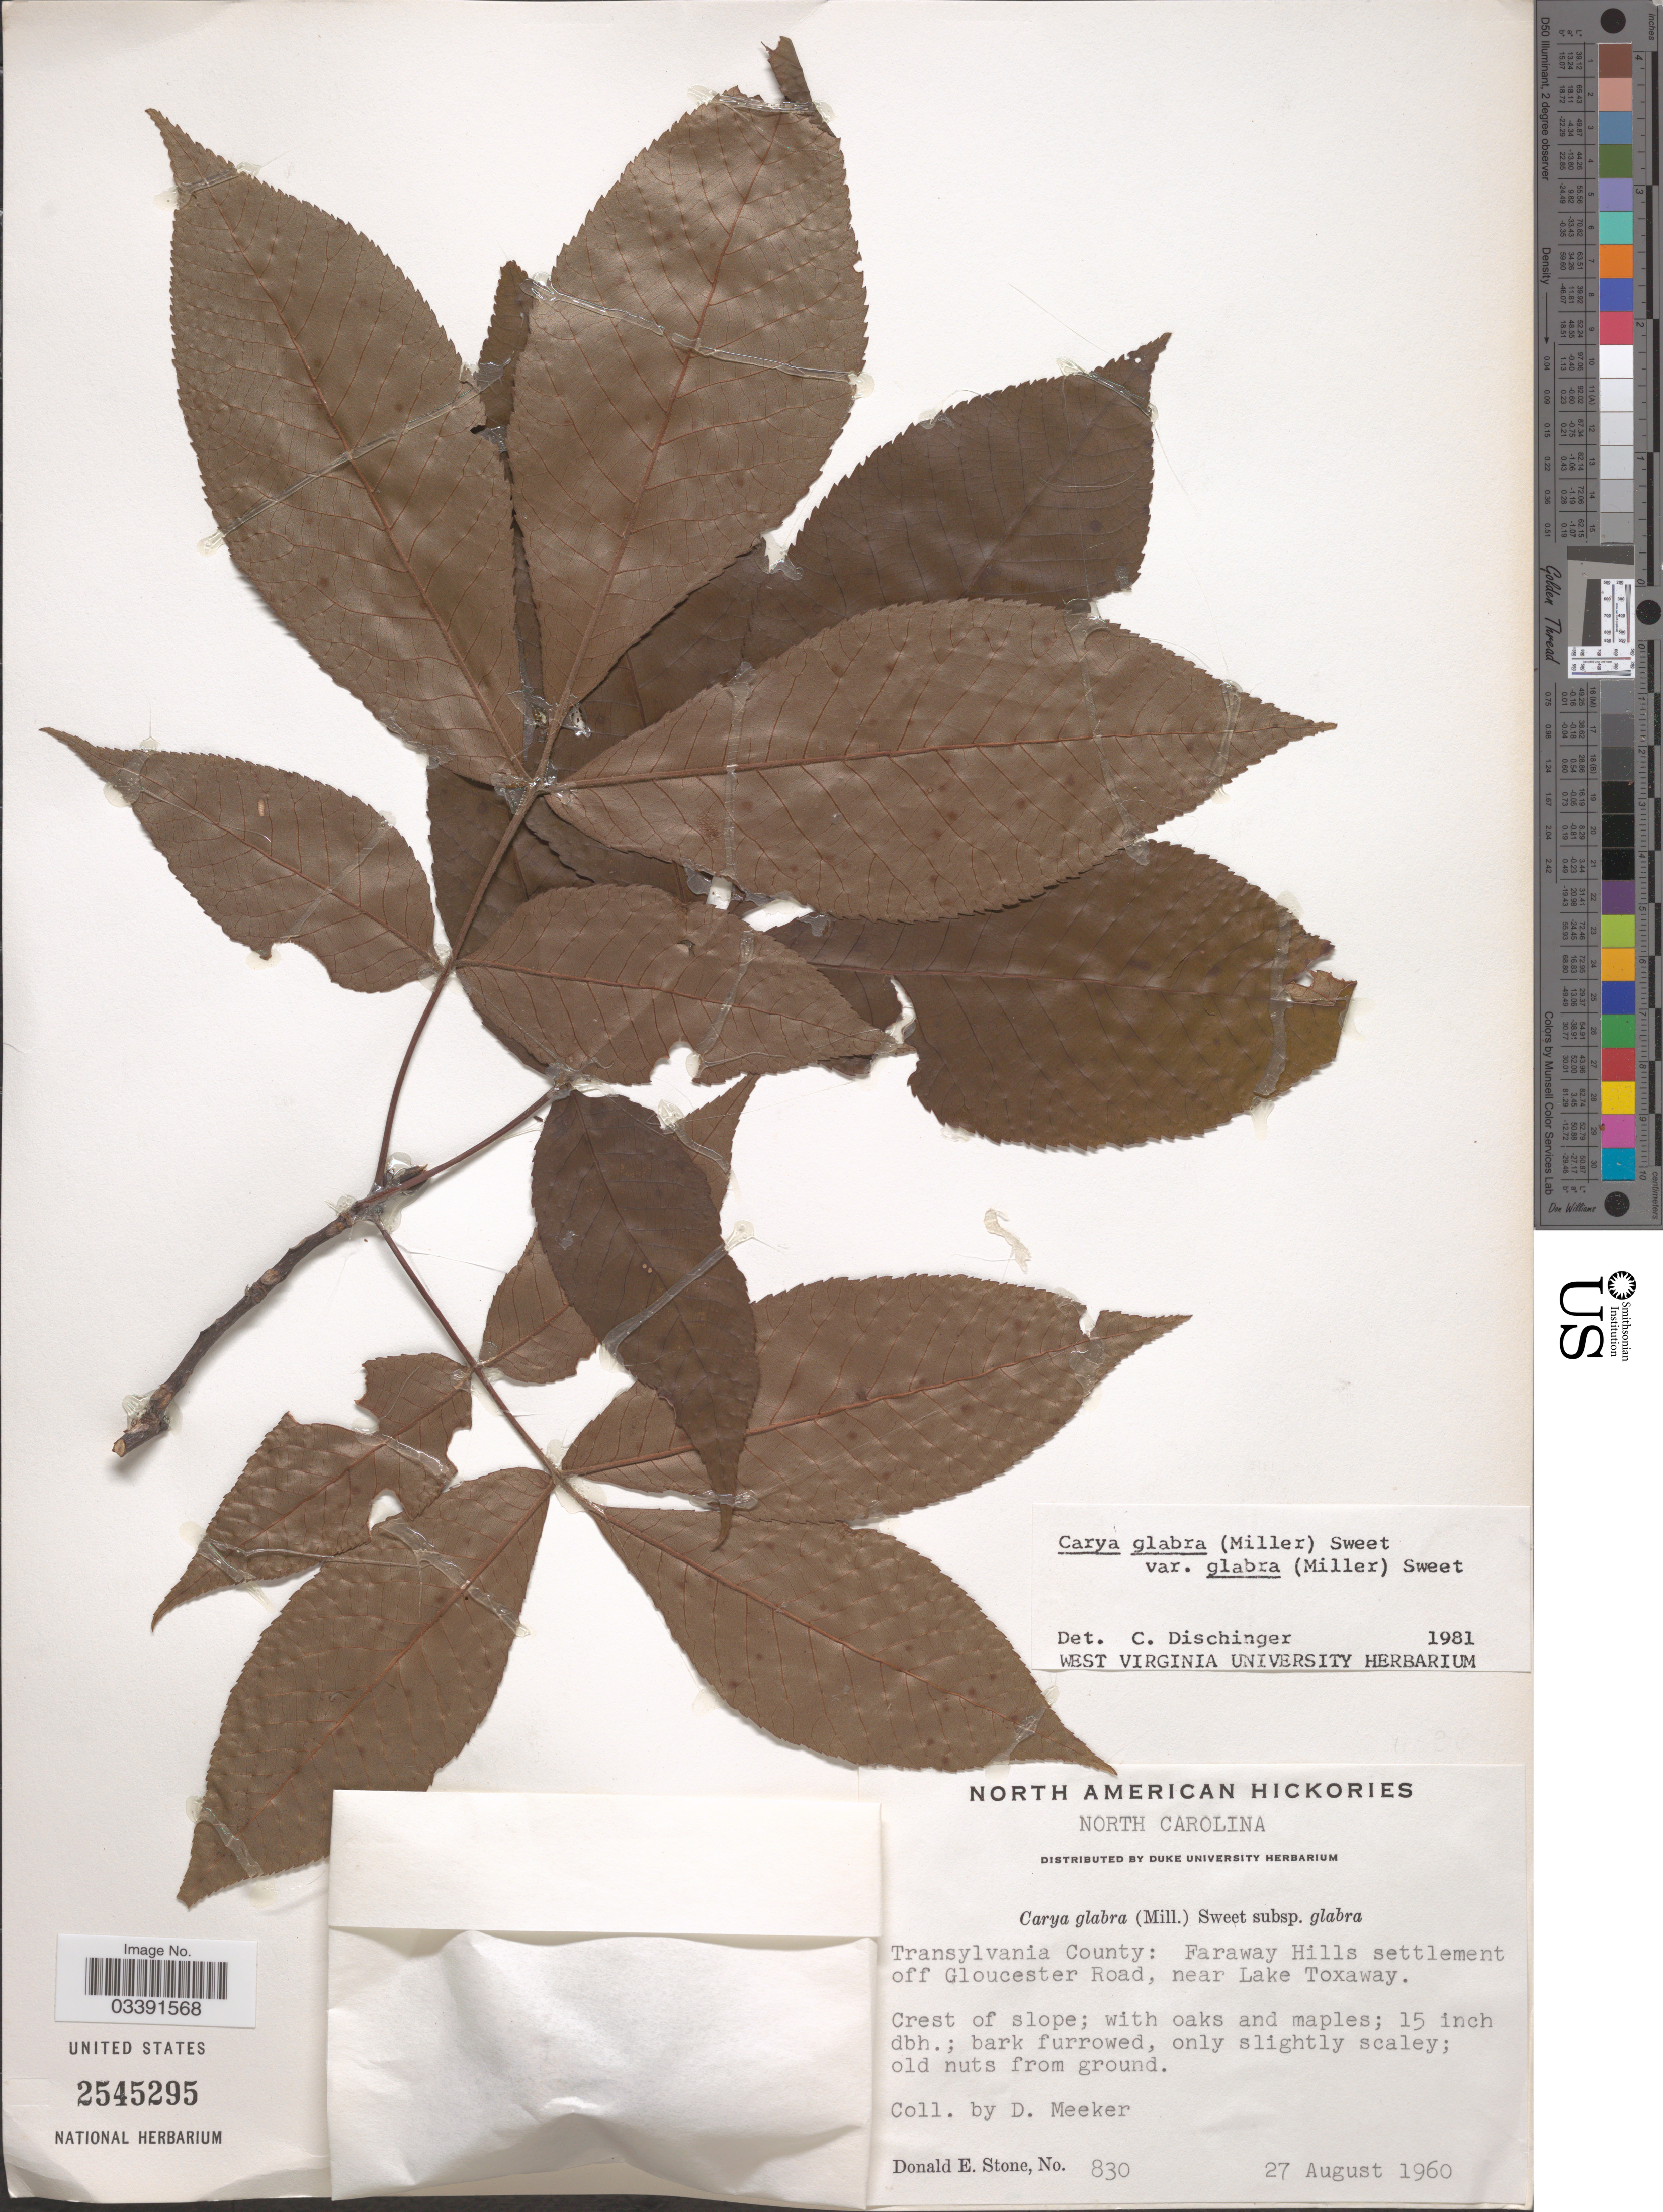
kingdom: Plantae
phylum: Tracheophyta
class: Magnoliopsida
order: Fagales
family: Juglandaceae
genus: Carya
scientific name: Carya glabra var. glabra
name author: (Mill.) Sweet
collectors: D. Meeker & D. Stone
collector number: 830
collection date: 1960-08-27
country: United States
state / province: North Carolina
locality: Transylvania County: Faraway Hills settlement off Gloucester Road, near Lake Toxaway.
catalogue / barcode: US 2545295